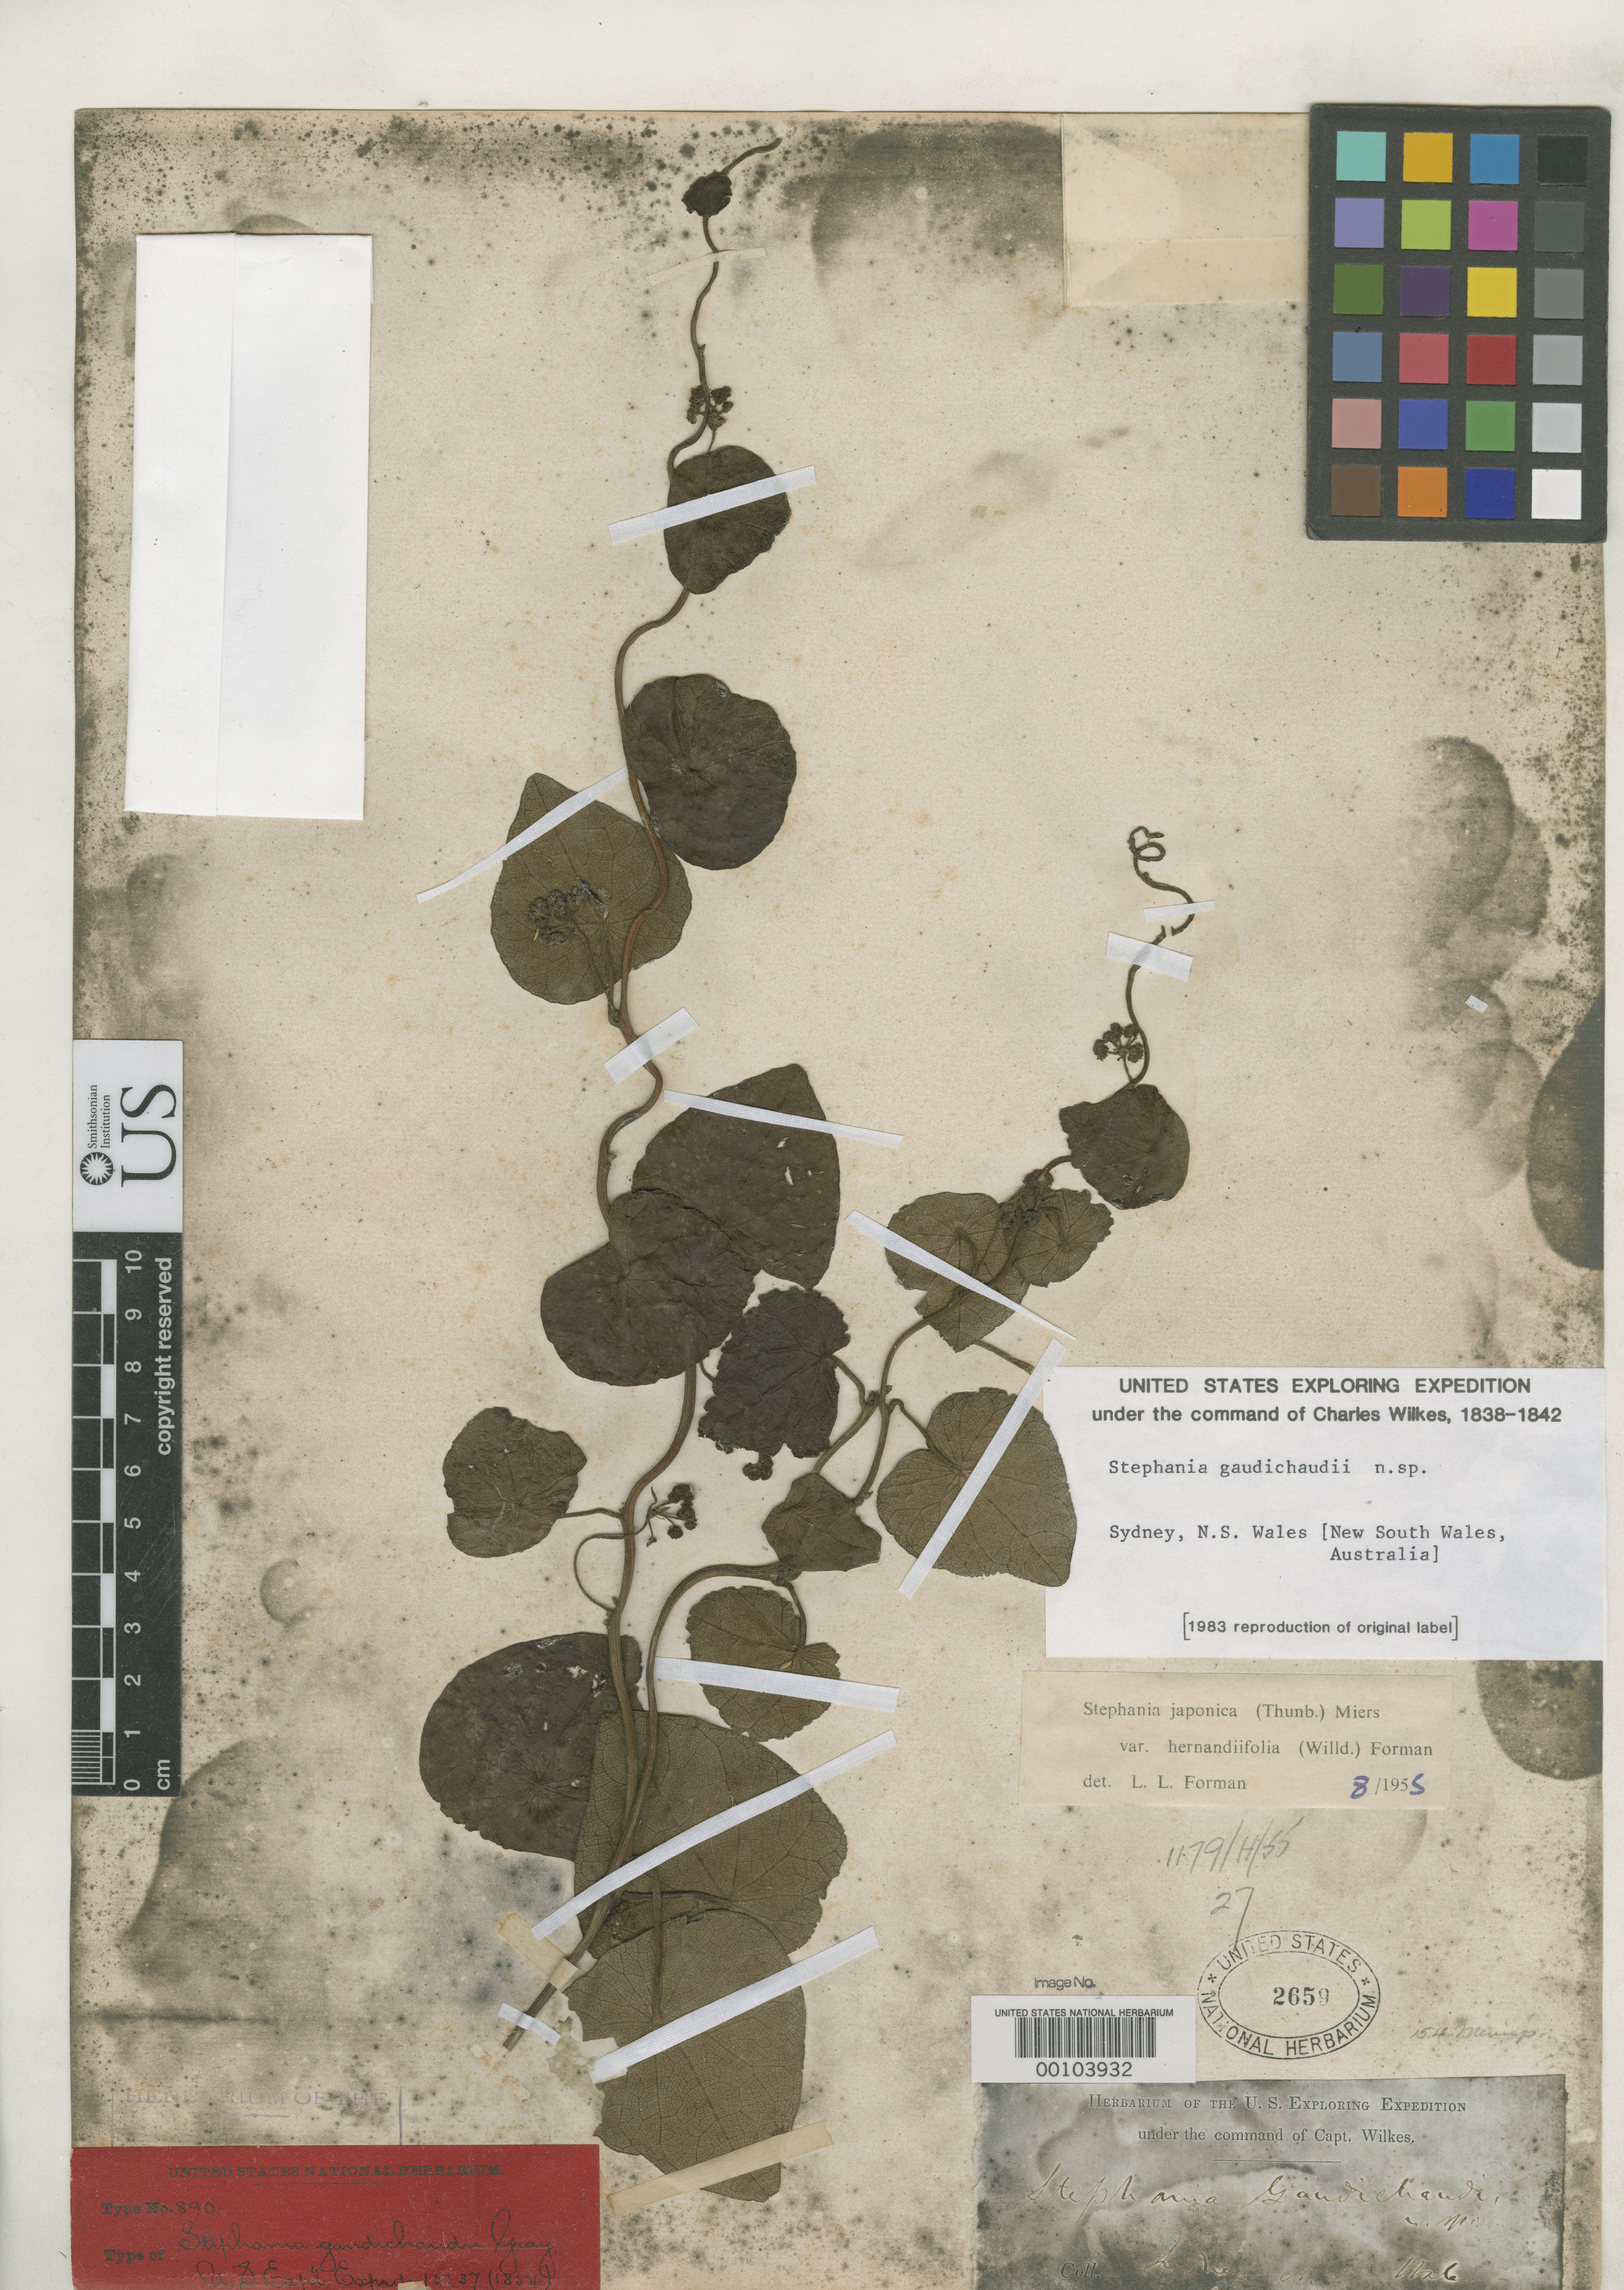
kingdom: Plantae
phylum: Tracheophyta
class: Magnoliopsida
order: Ranunculales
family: Menispermaceae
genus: Stephania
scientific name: Stephania gaudichaudii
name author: A. Gray in Wilkes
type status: Holotype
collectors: Wilkes Explor. Exped.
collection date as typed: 1838 to -- --- 1842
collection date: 1838/1842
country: Australia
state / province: New South Wales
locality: Near Sydney.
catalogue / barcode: US 2659